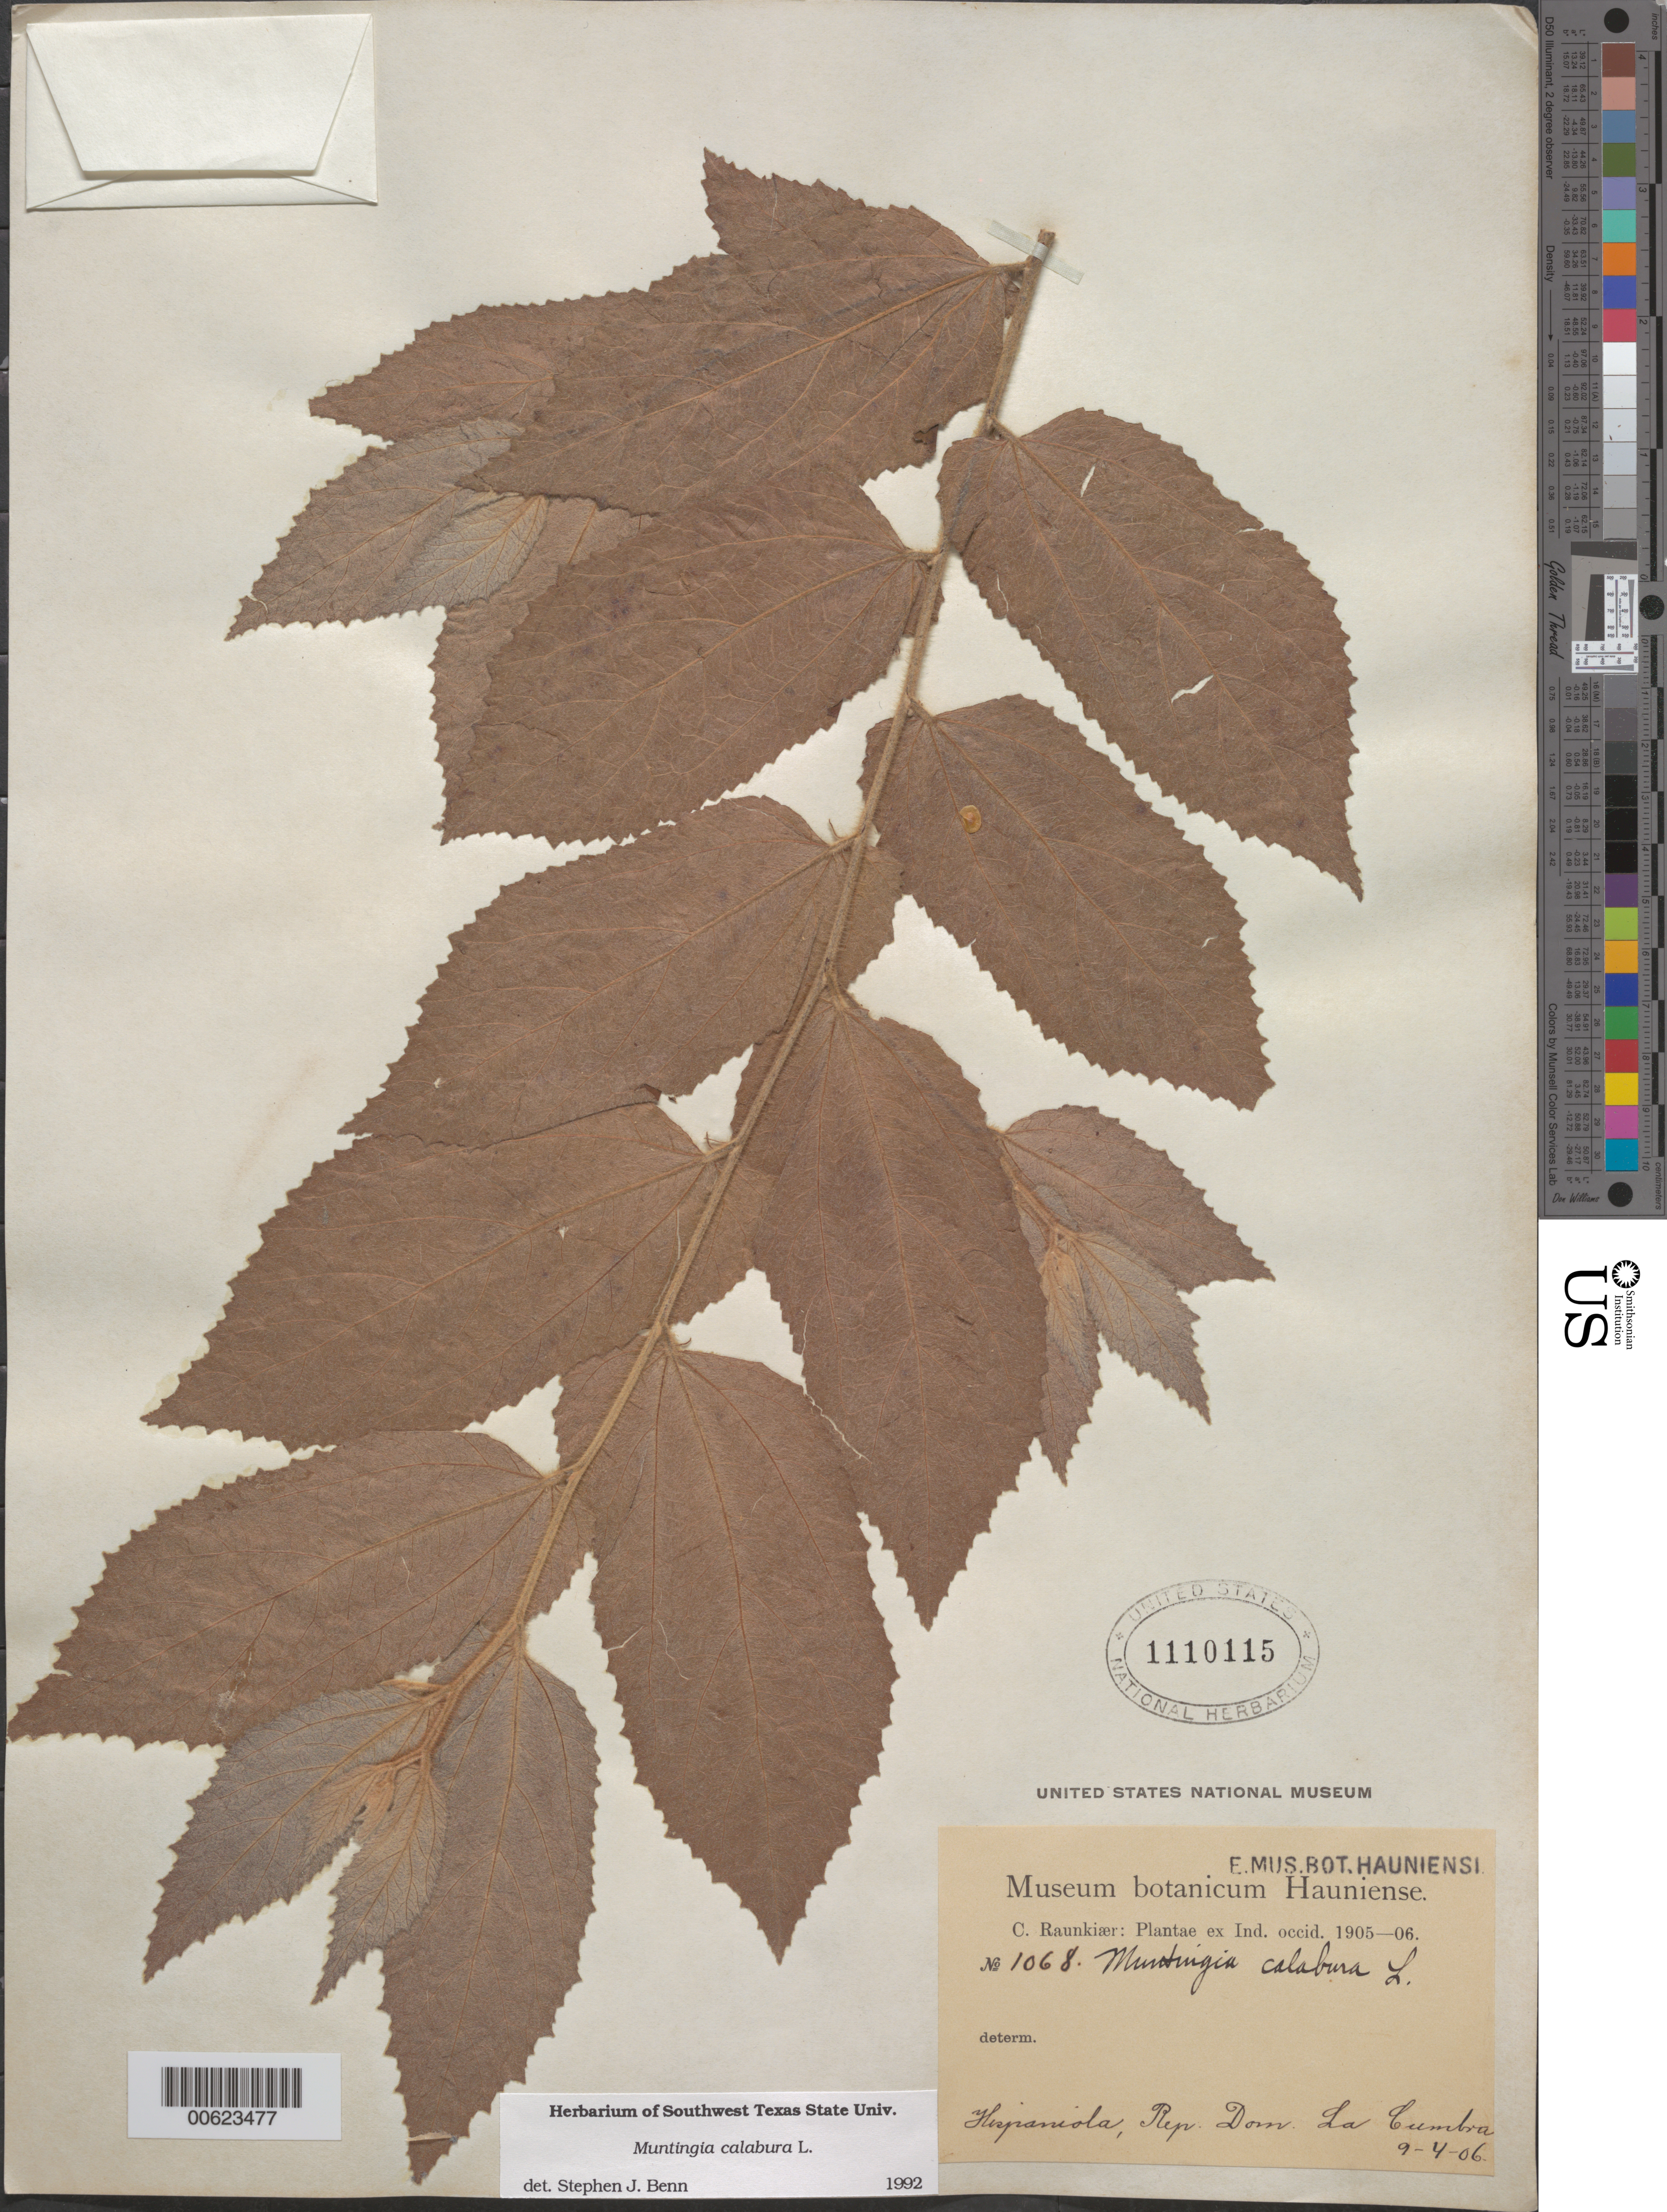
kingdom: Plantae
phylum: Tracheophyta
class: Magnoliopsida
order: Malvales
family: Muntingiaceae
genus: Muntingia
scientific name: Muntingia calabura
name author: L.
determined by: Benn, S. J.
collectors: C. C. Raunkiaer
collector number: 1068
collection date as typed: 09 Apr 1906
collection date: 1906-04-09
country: Dominican Republic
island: Hispaniola Island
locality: La Cumbra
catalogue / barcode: US 1110115